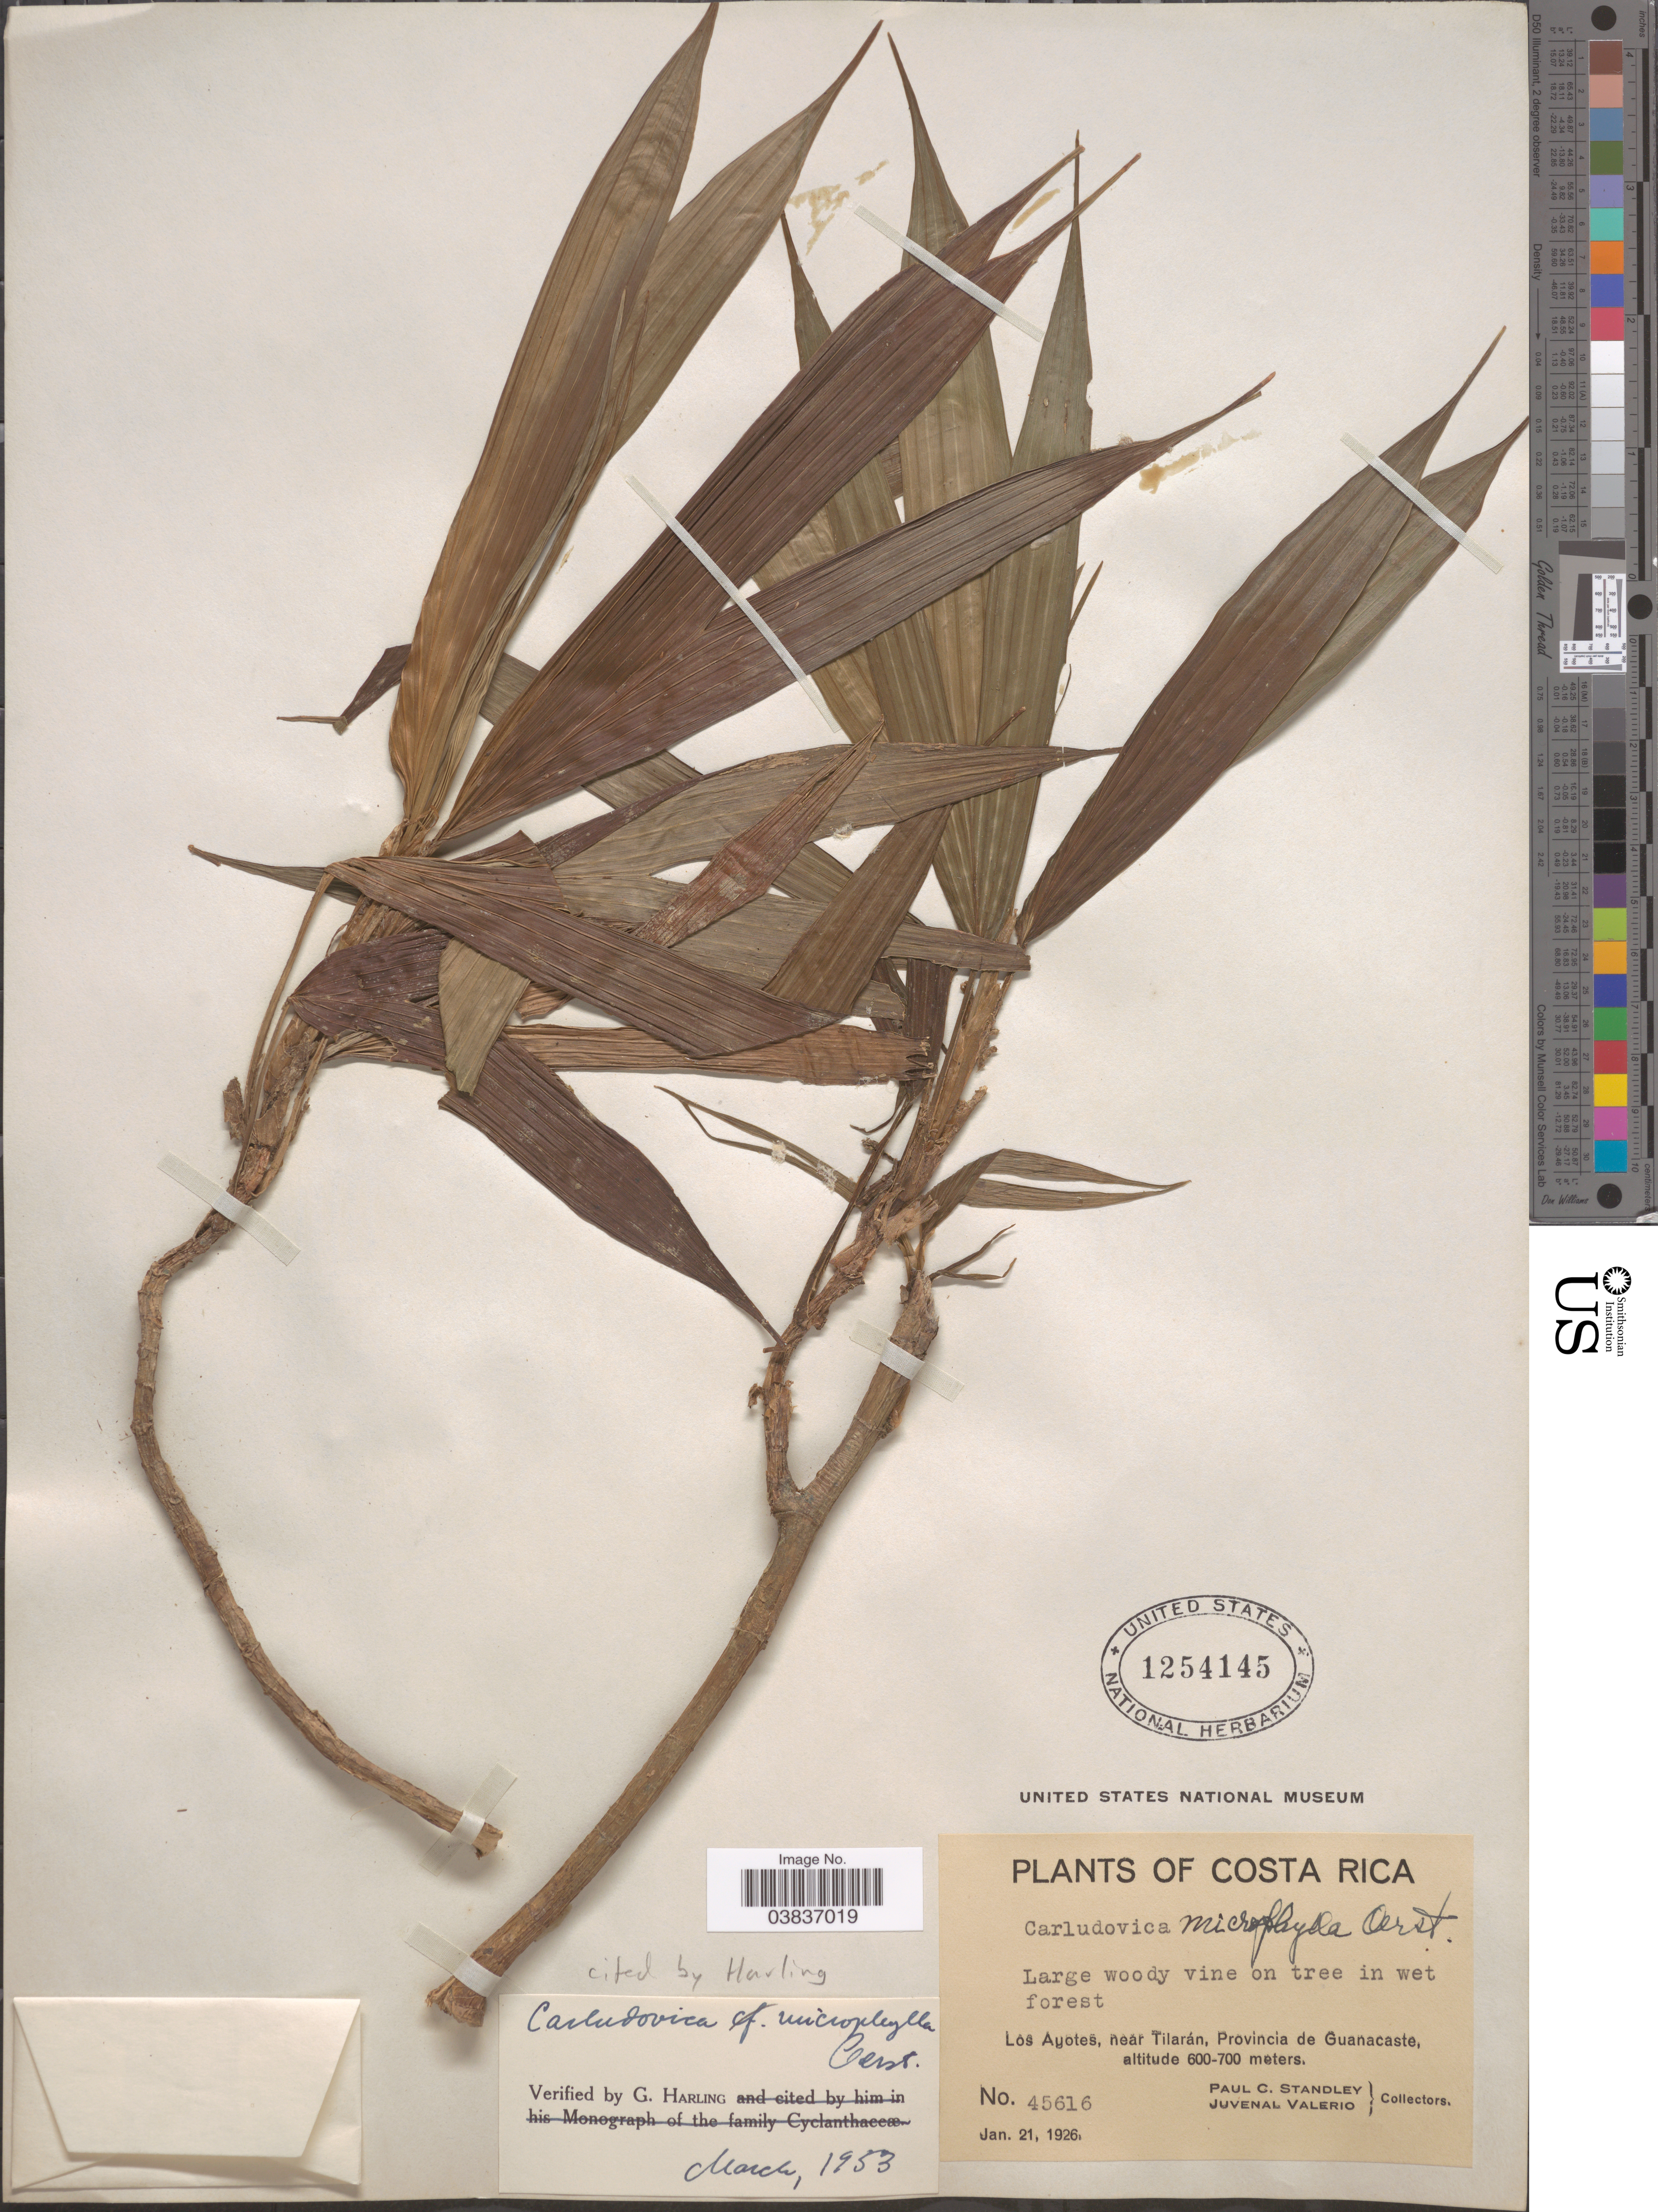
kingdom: Plantae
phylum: Tracheophyta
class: Liliopsida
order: Pandanales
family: Cyclanthaceae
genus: Asplundia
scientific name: Asplundia microphylla subsp. microphylla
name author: Harling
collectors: P. C. Standley & J. Valerio R.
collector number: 45616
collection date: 1926-01-21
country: Costa Rica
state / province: Guanacaste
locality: Los Ayotes, near Tilarán.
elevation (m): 600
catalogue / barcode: US 1254145